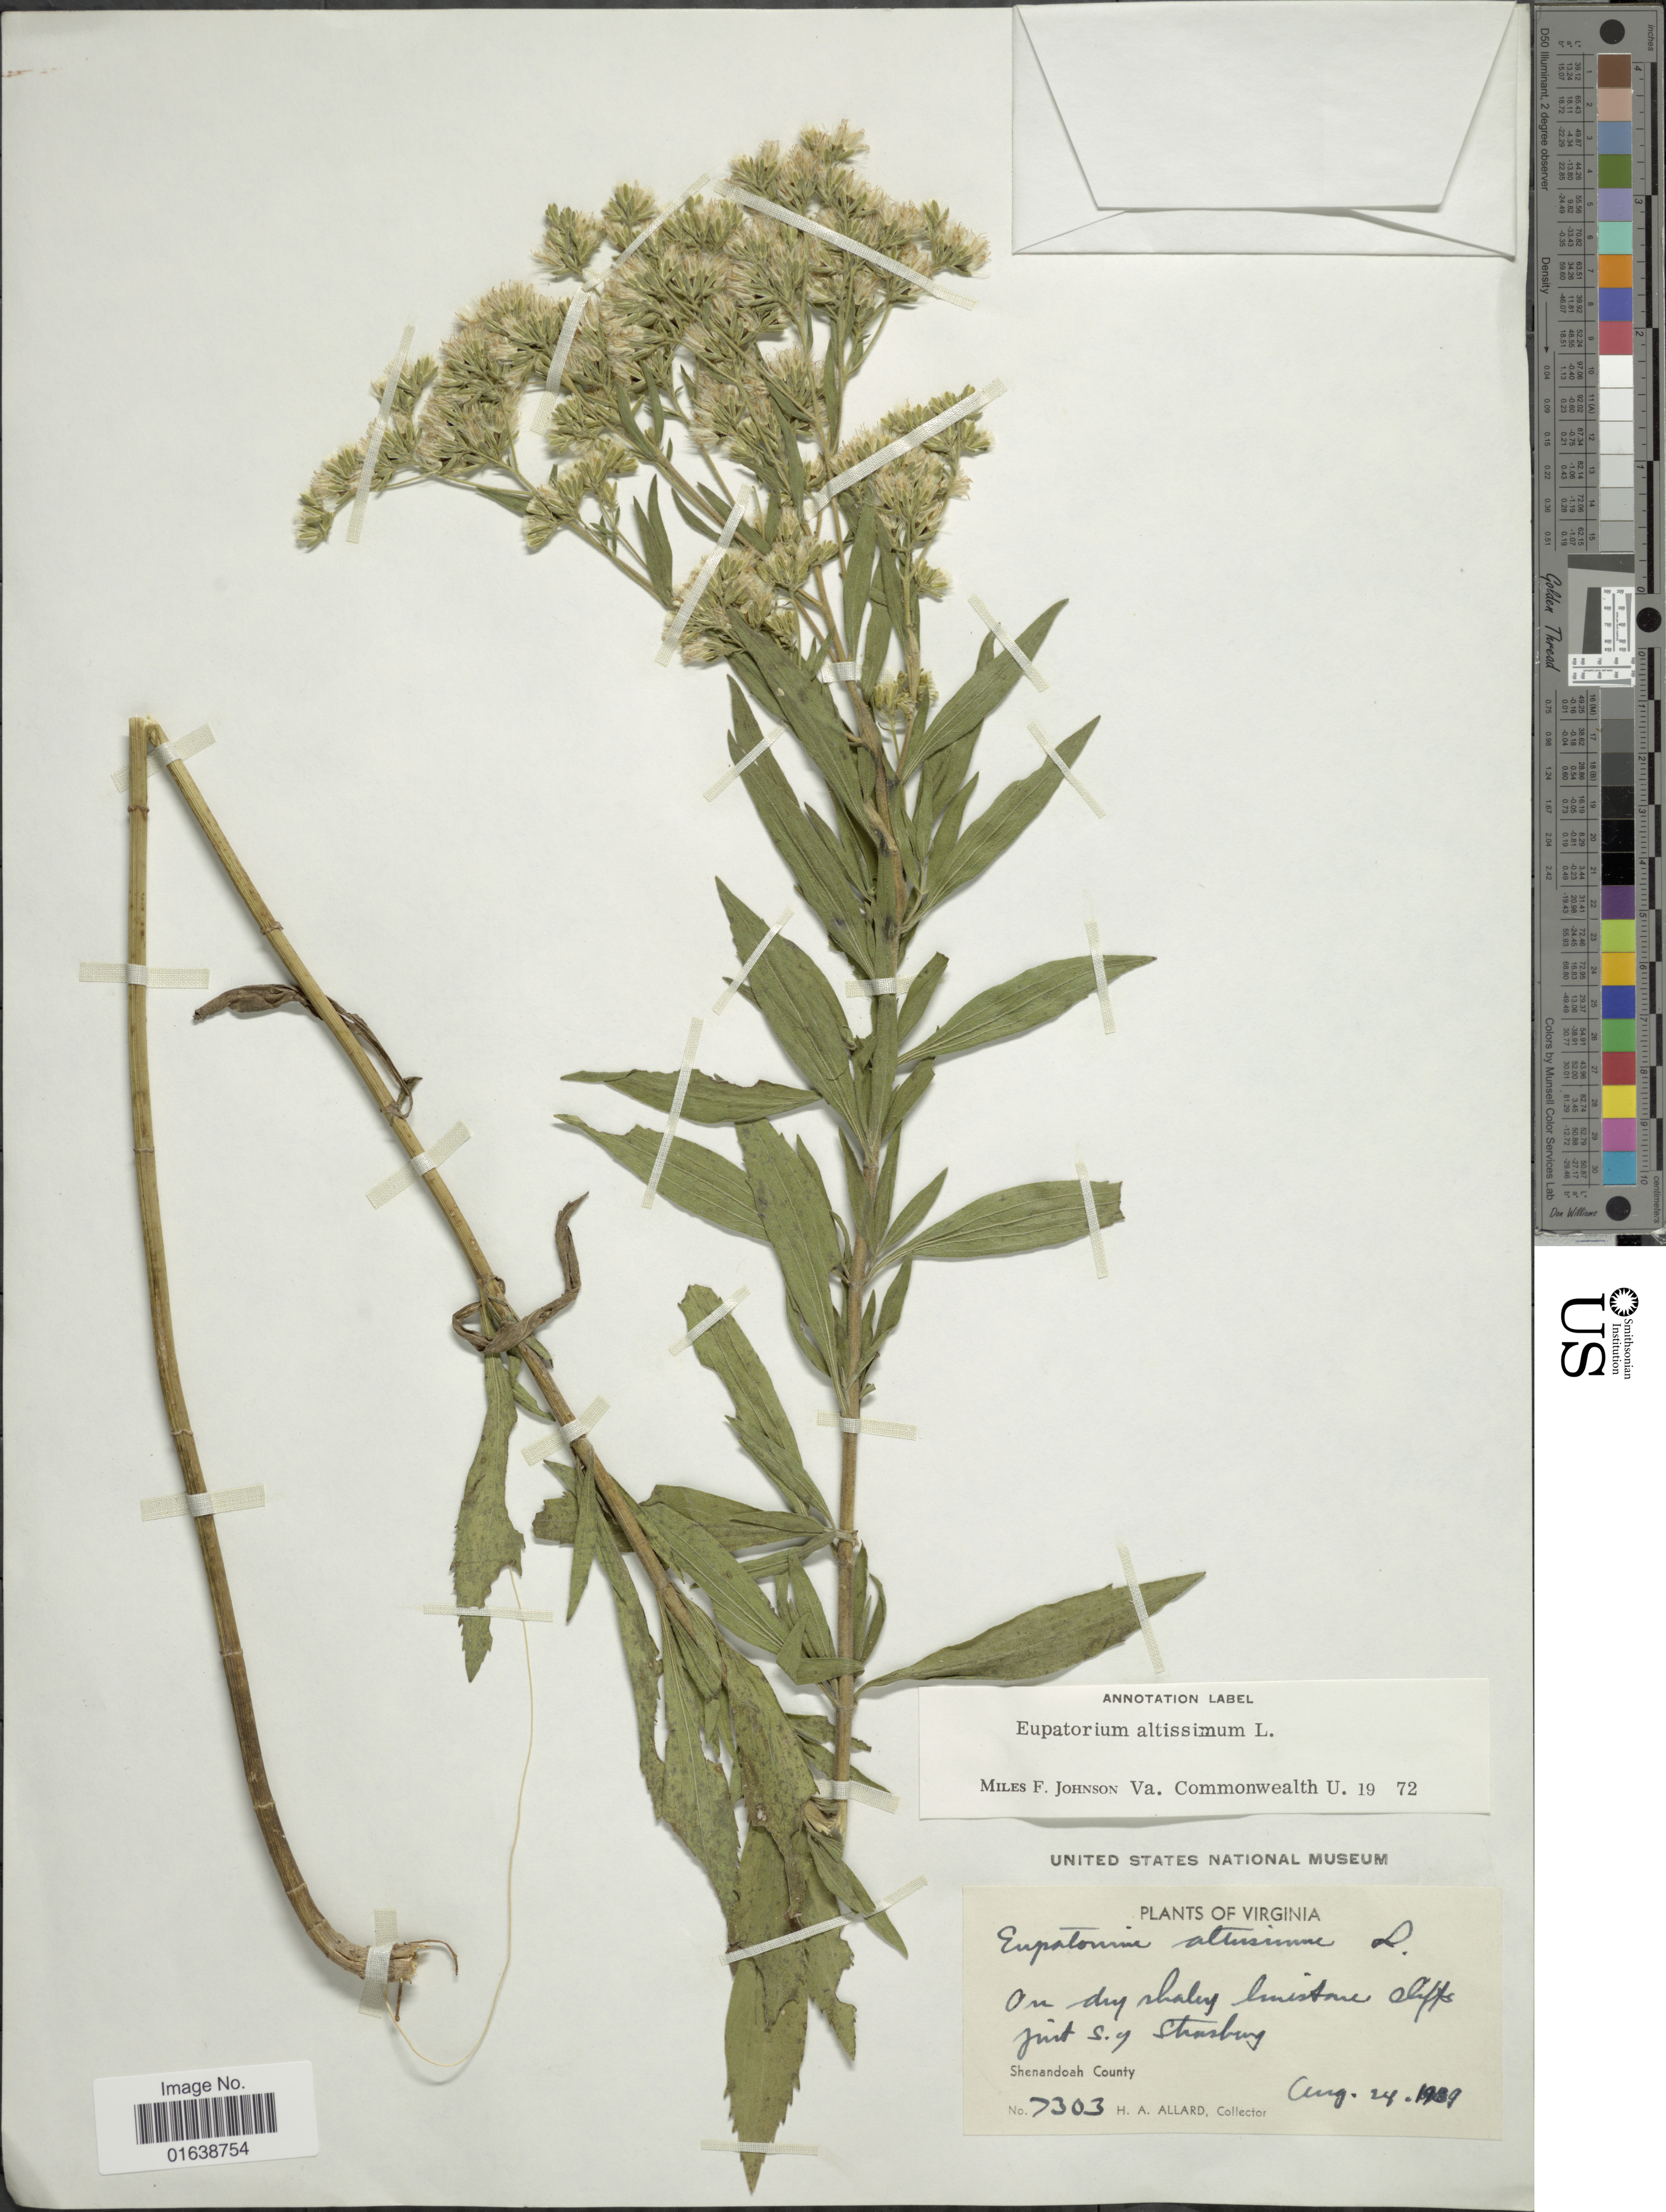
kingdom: Plantae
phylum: Tracheophyta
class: Magnoliopsida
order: Asterales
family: Asteraceae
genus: Eupatorium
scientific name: Eupatorium altissimum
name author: L.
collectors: H. A. Allard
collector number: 7303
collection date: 1939-08-24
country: United States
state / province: Virginia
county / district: Shenandoah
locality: Virginia. On dry shadey limestone cliffs. Jumt S. G. Starbuy. Shenandoah County